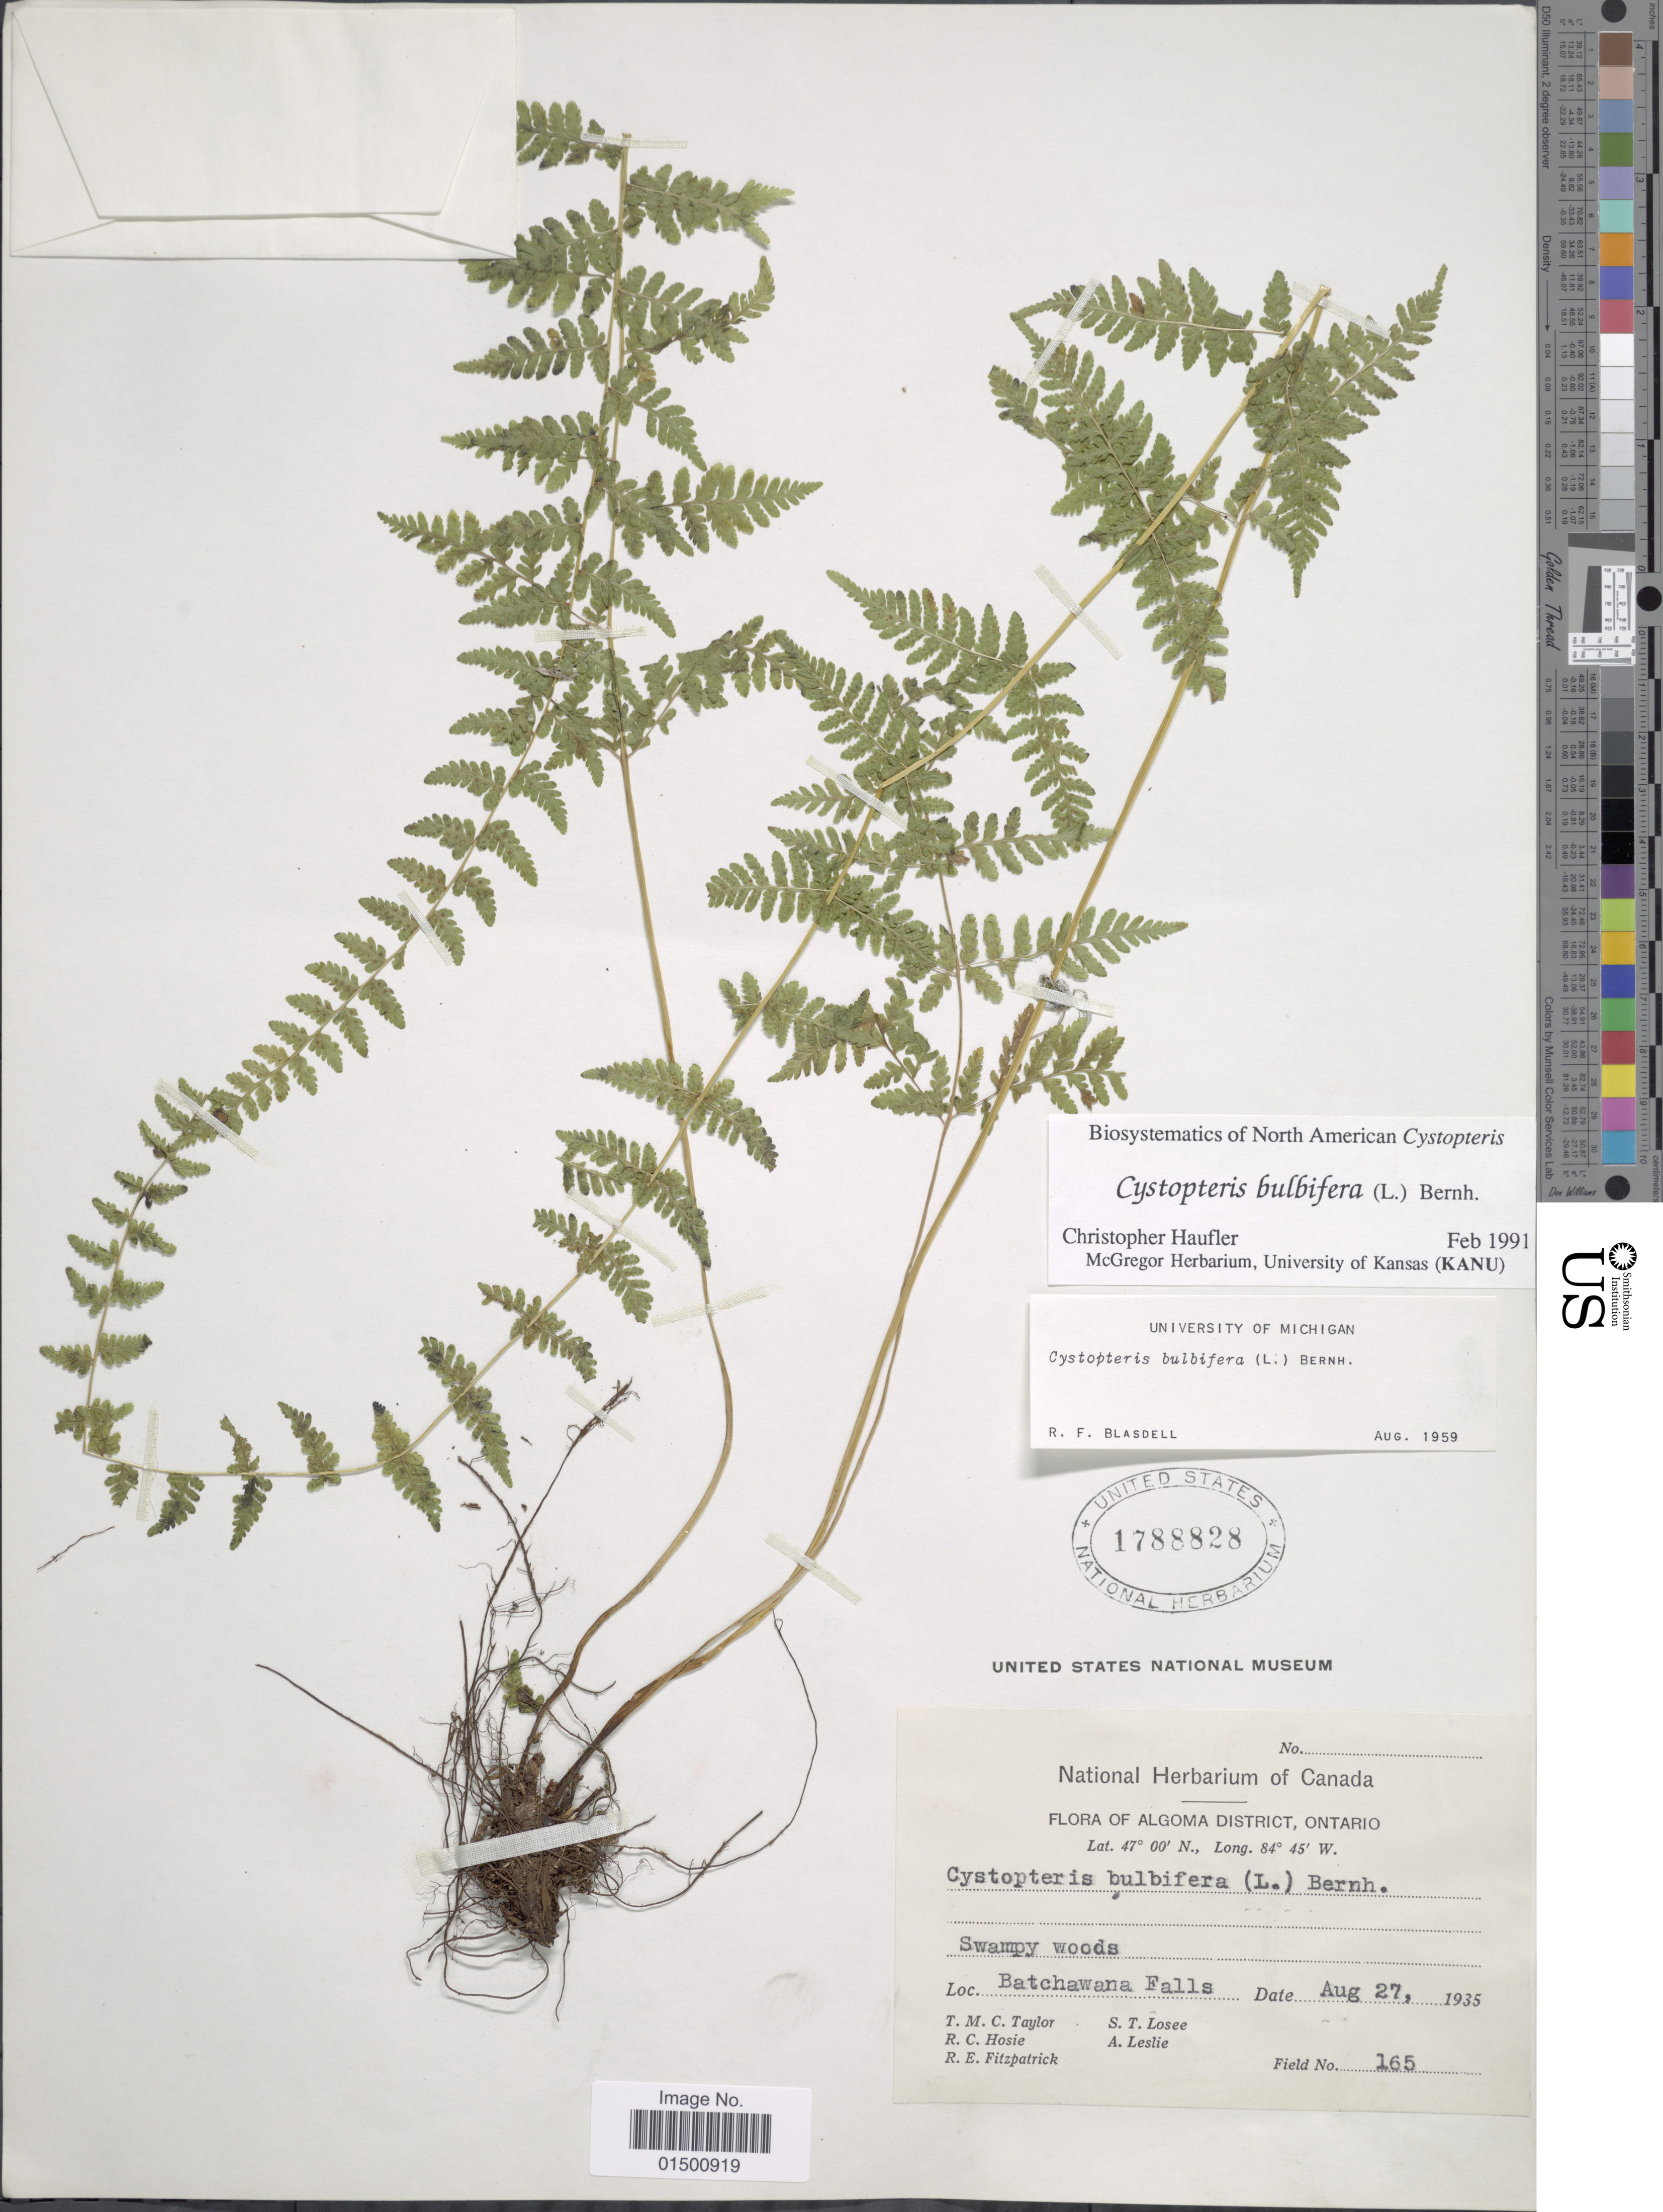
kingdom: Plantae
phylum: Tracheophyta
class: Polypodiopsida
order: Polypodiales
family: Cystopteridaceae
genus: Cystopteris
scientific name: Cystopteris bulbifera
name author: (L.) Bernh.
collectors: T. M. C. Taylor, R. Hosie, R. Fitzpatrick, S. Losee & A. Leslie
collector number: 165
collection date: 1935-08-27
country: Canada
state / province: Ontario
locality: Algoma District, Swampy woods, Batchawana Falls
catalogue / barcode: US 1788828